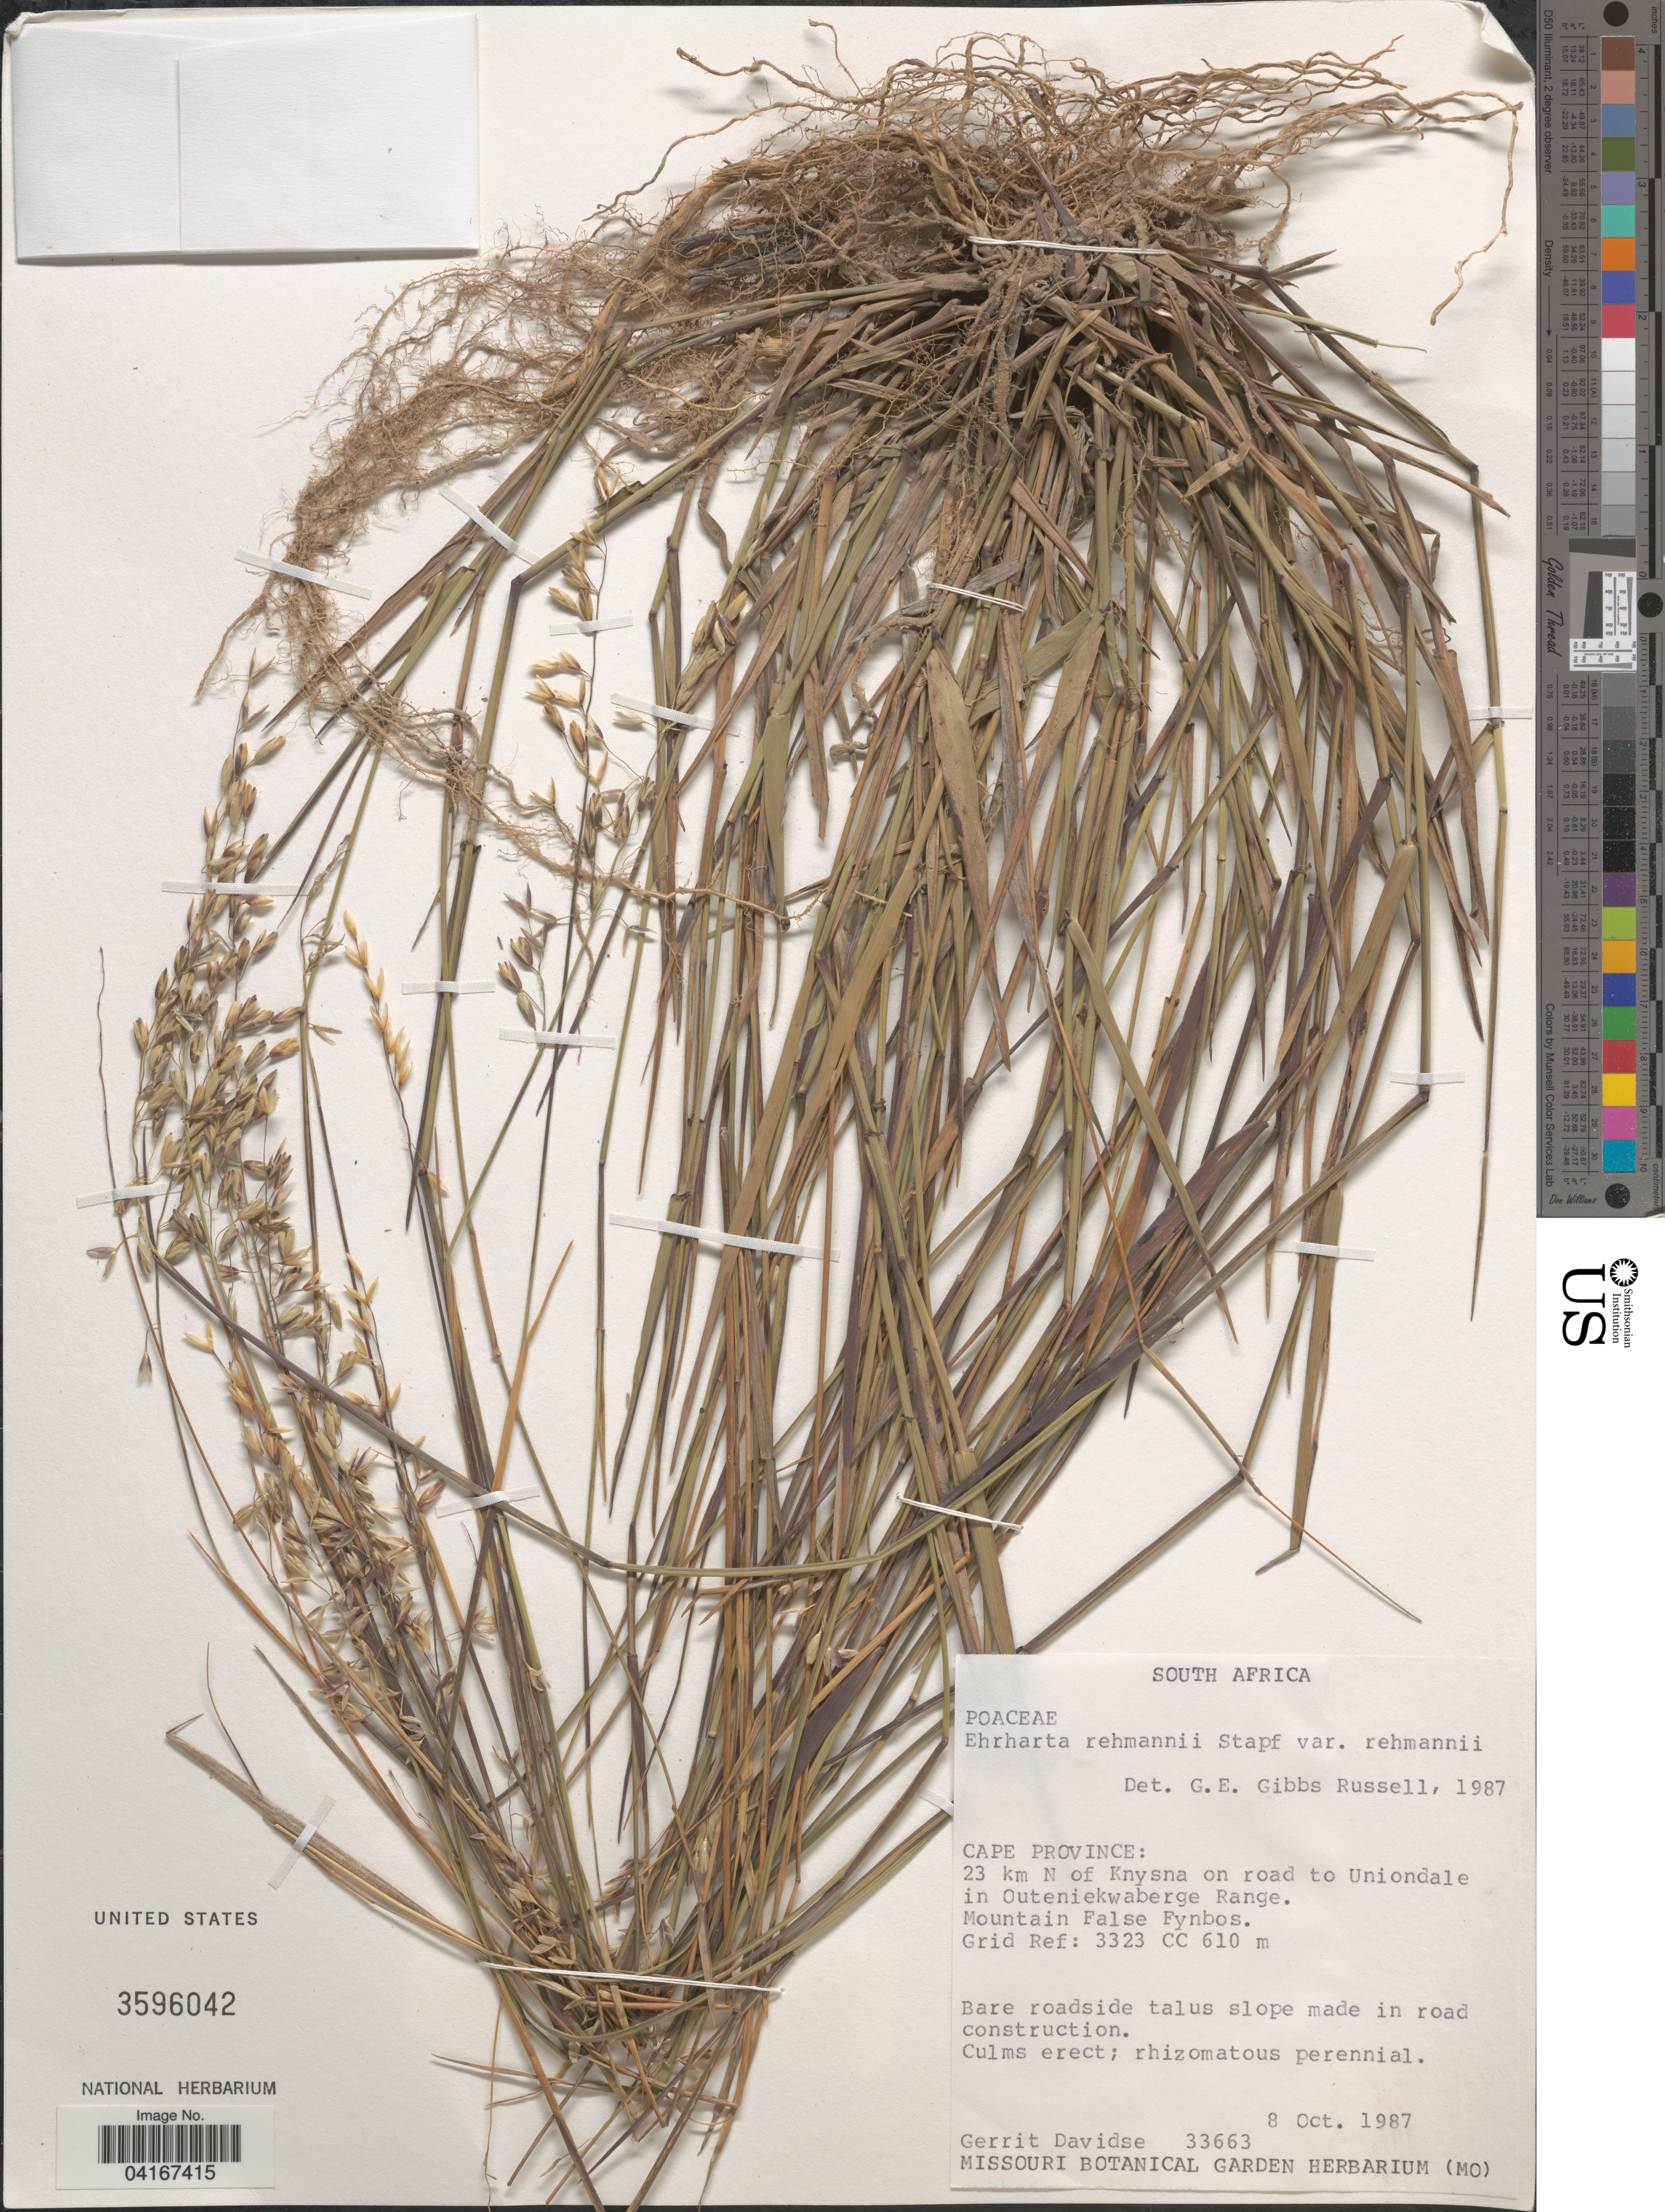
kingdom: Plantae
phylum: Tracheophyta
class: Liliopsida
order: Poales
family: Poaceae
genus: Ehrharta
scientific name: Ehrharta rehmannii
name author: Stapf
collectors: G. Davidse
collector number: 33663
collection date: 1987-10-08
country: South Africa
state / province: Western Cape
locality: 23 km N of Knysna on road to Uniondale in Outeniekwaberge Range. Mountain False Fynbos. Grid Ref: 3323 CC.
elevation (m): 610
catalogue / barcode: US 3596042